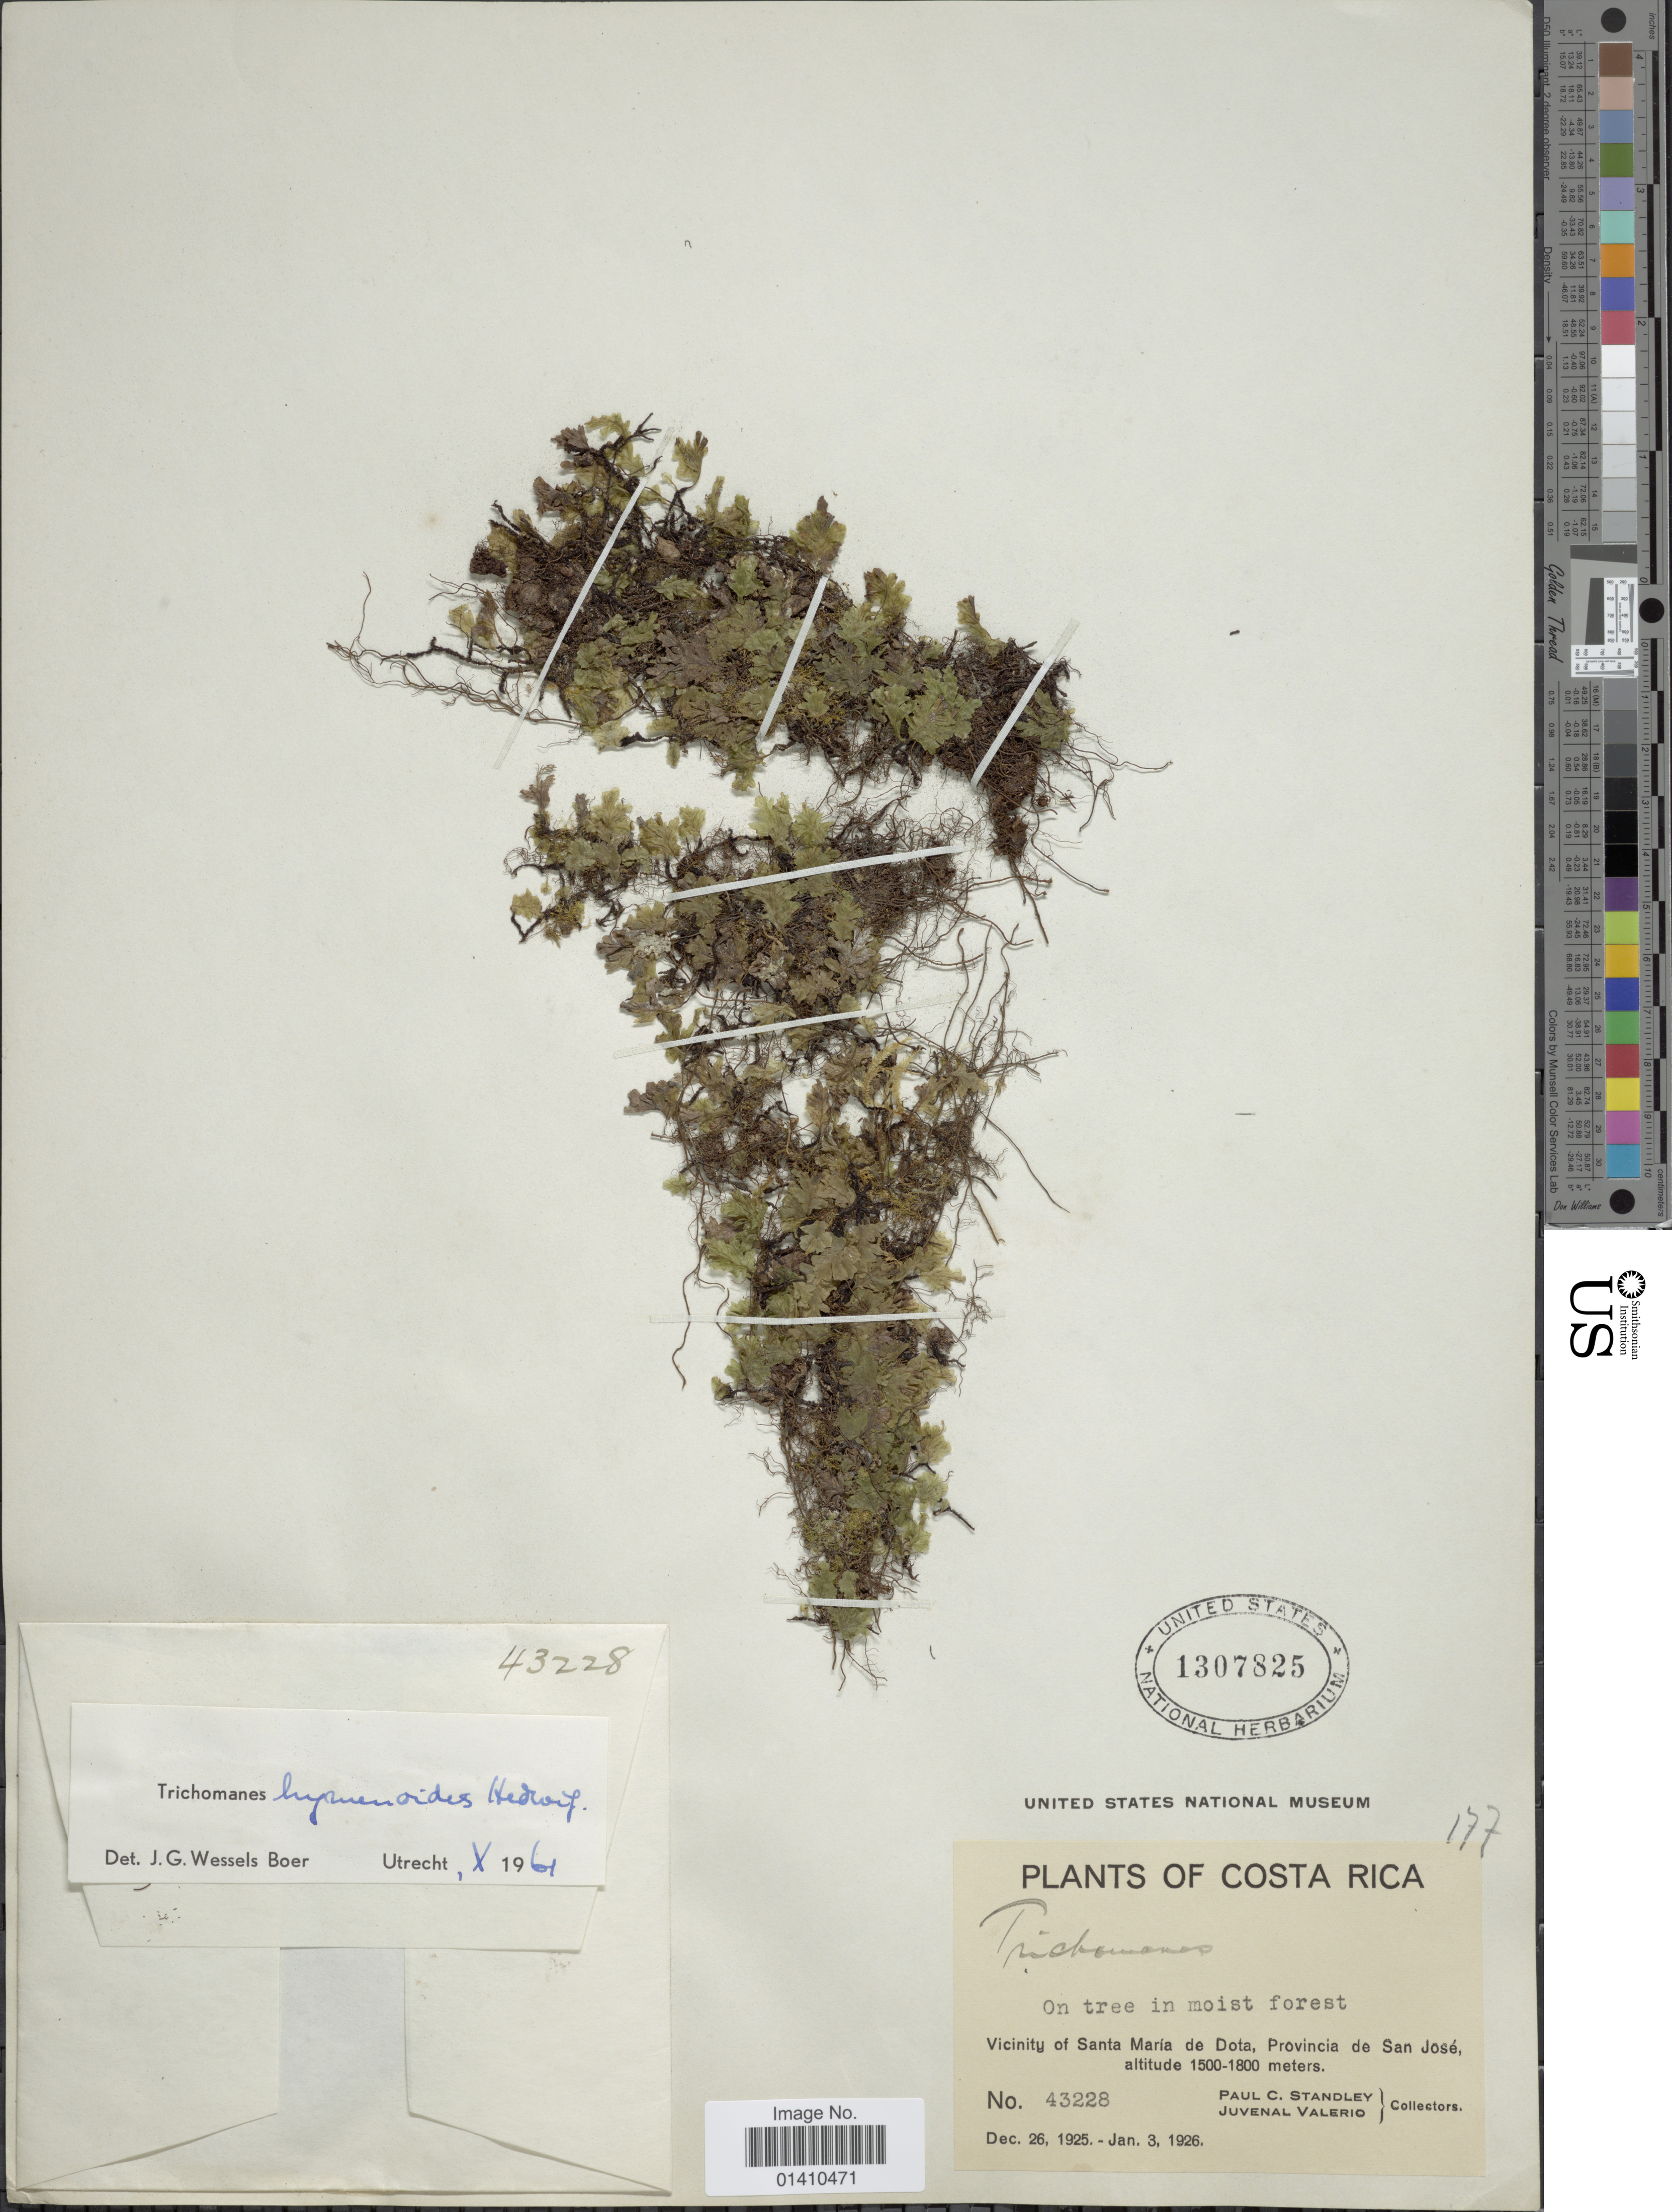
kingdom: Plantae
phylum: Tracheophyta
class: Polypodiopsida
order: Hymenophyllales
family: Hymenophyllaceae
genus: Didymoglossum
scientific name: Didymoglossum hymenoides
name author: (Hedw.) Copel.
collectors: P. C. Standley & J. Valerio R.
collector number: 43228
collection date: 1925-12-26/1926-01-03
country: Costa Rica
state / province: San José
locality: Vicinity of Santa Maria da Dota,Provincia de San Jose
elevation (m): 1500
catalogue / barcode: US 1307825